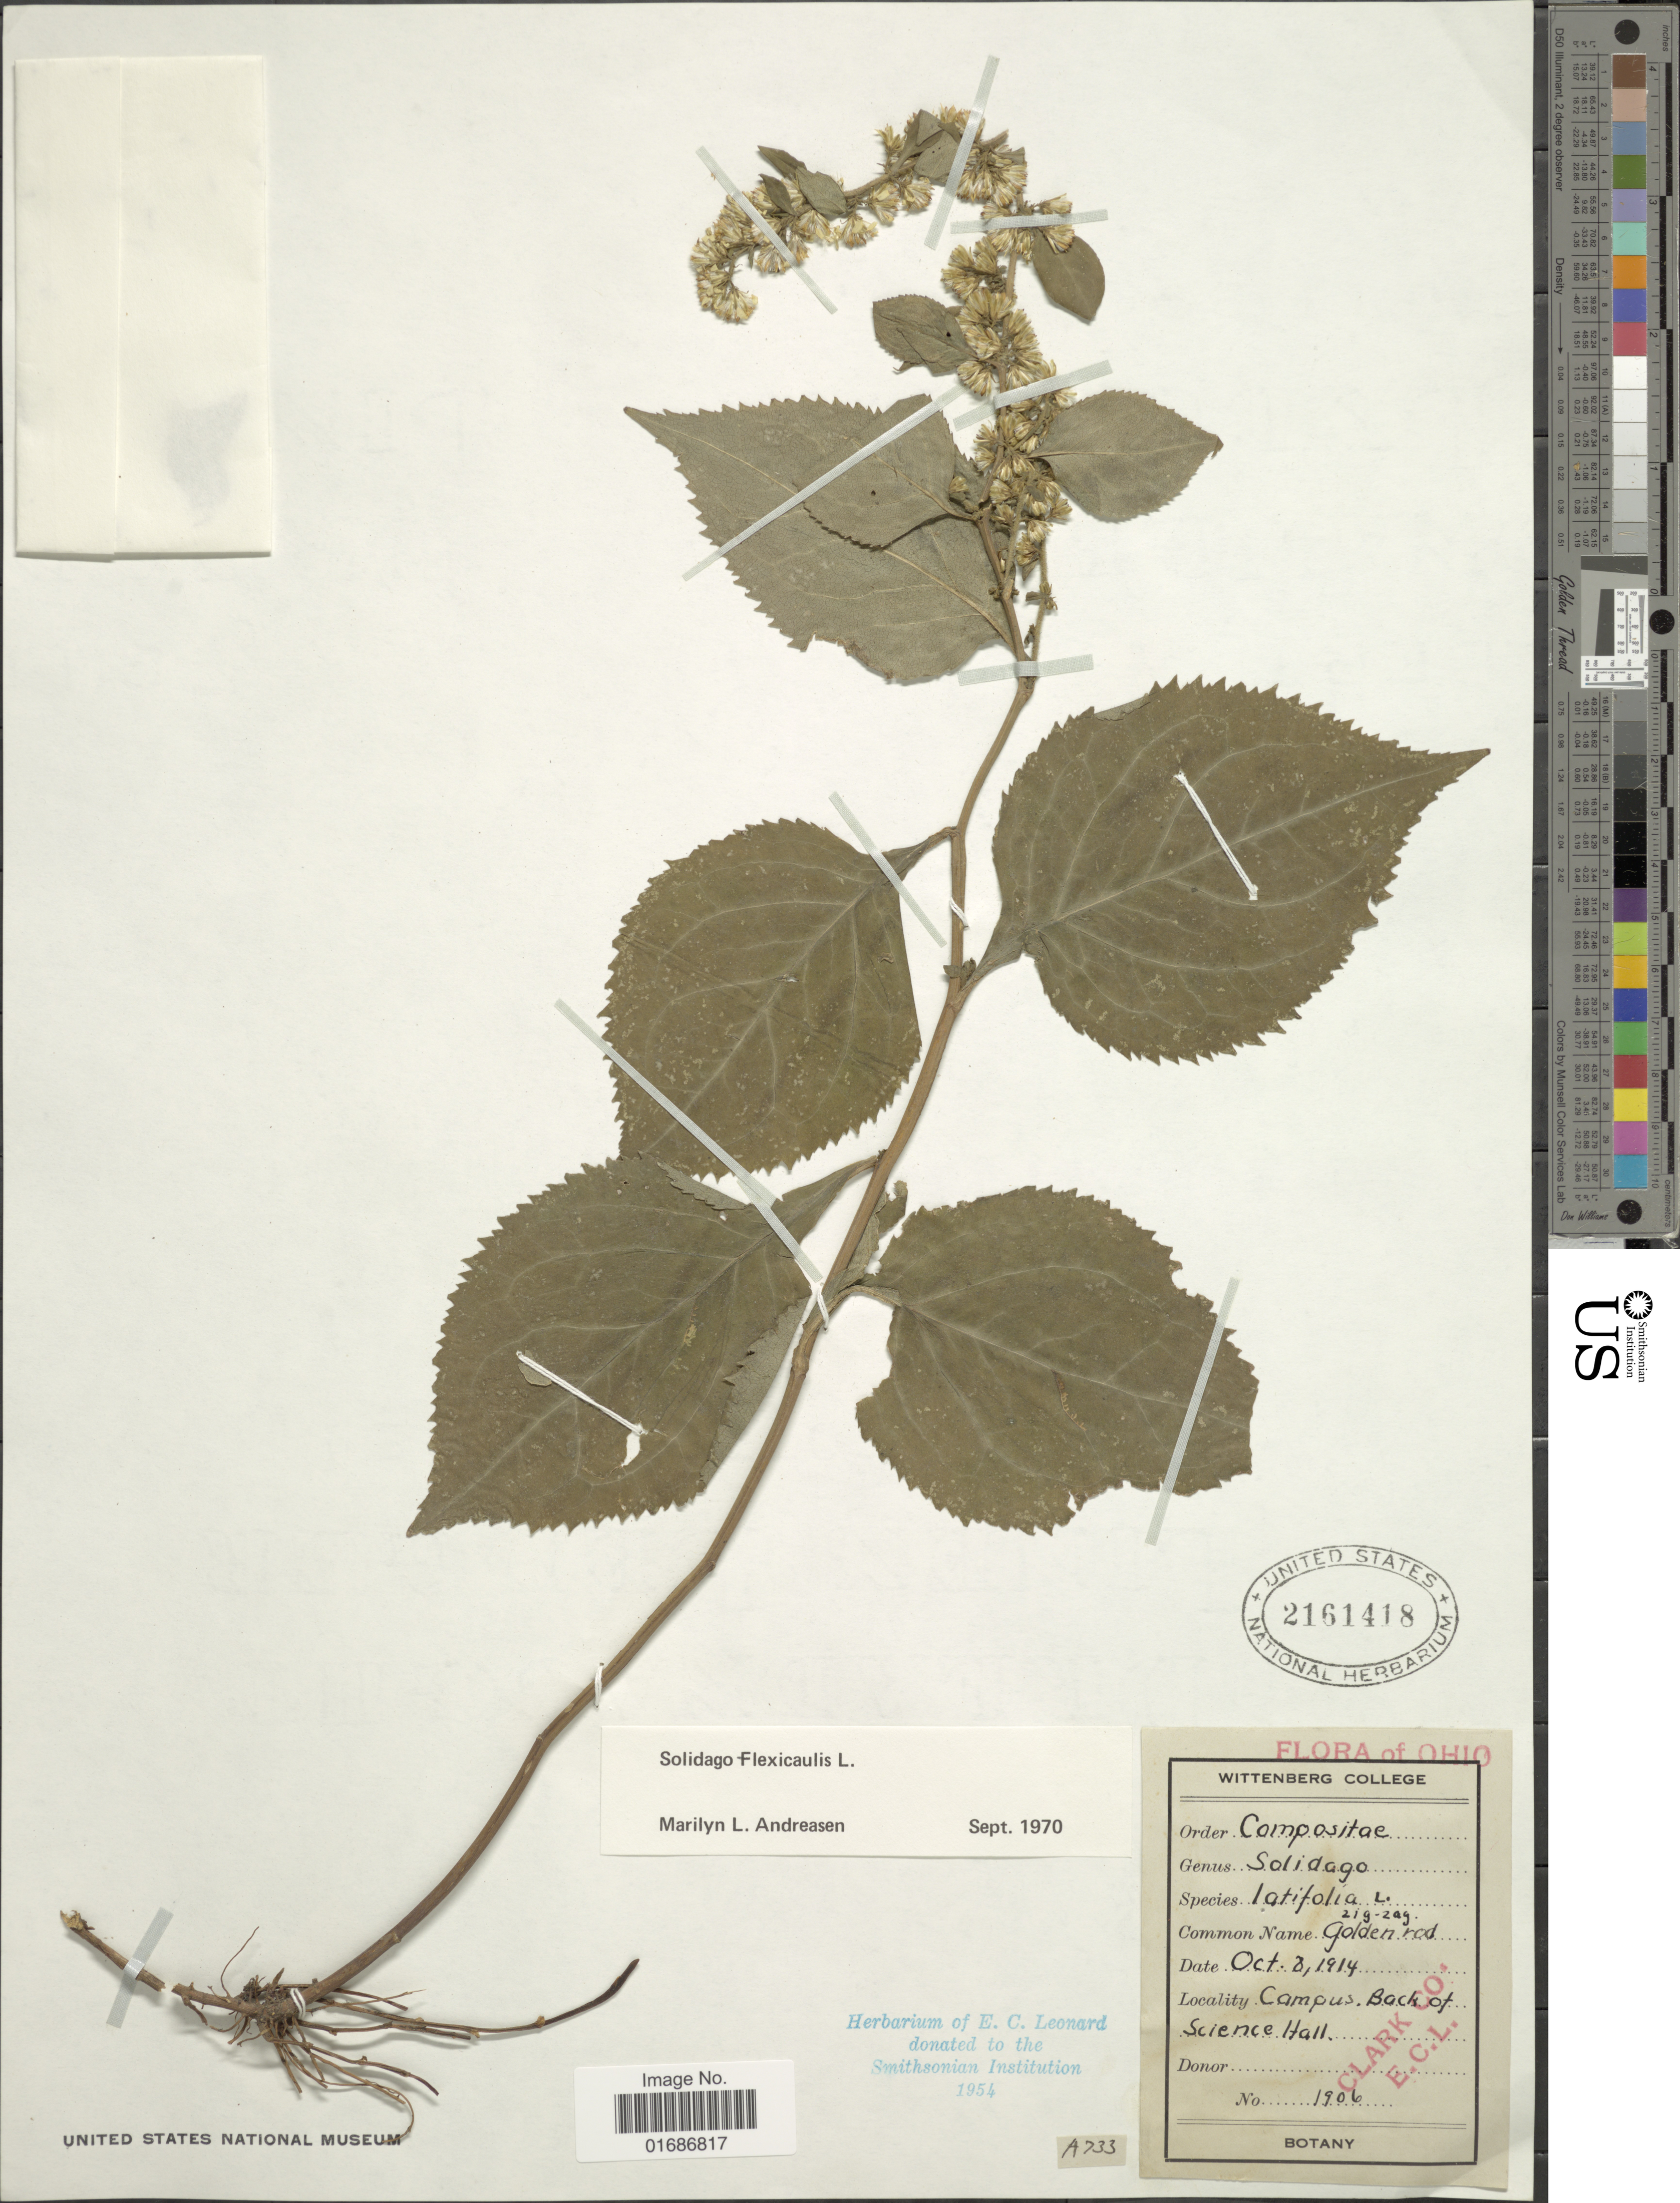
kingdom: Plantae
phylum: Tracheophyta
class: Magnoliopsida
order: Asterales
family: Asteraceae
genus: Solidago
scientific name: Solidago flexicaulis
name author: L.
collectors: E. C. Leonard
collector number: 1906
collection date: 1914-10-08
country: United States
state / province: Ohio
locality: Campus, Back of Science Hall, Clark Co.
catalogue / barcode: US 2161418